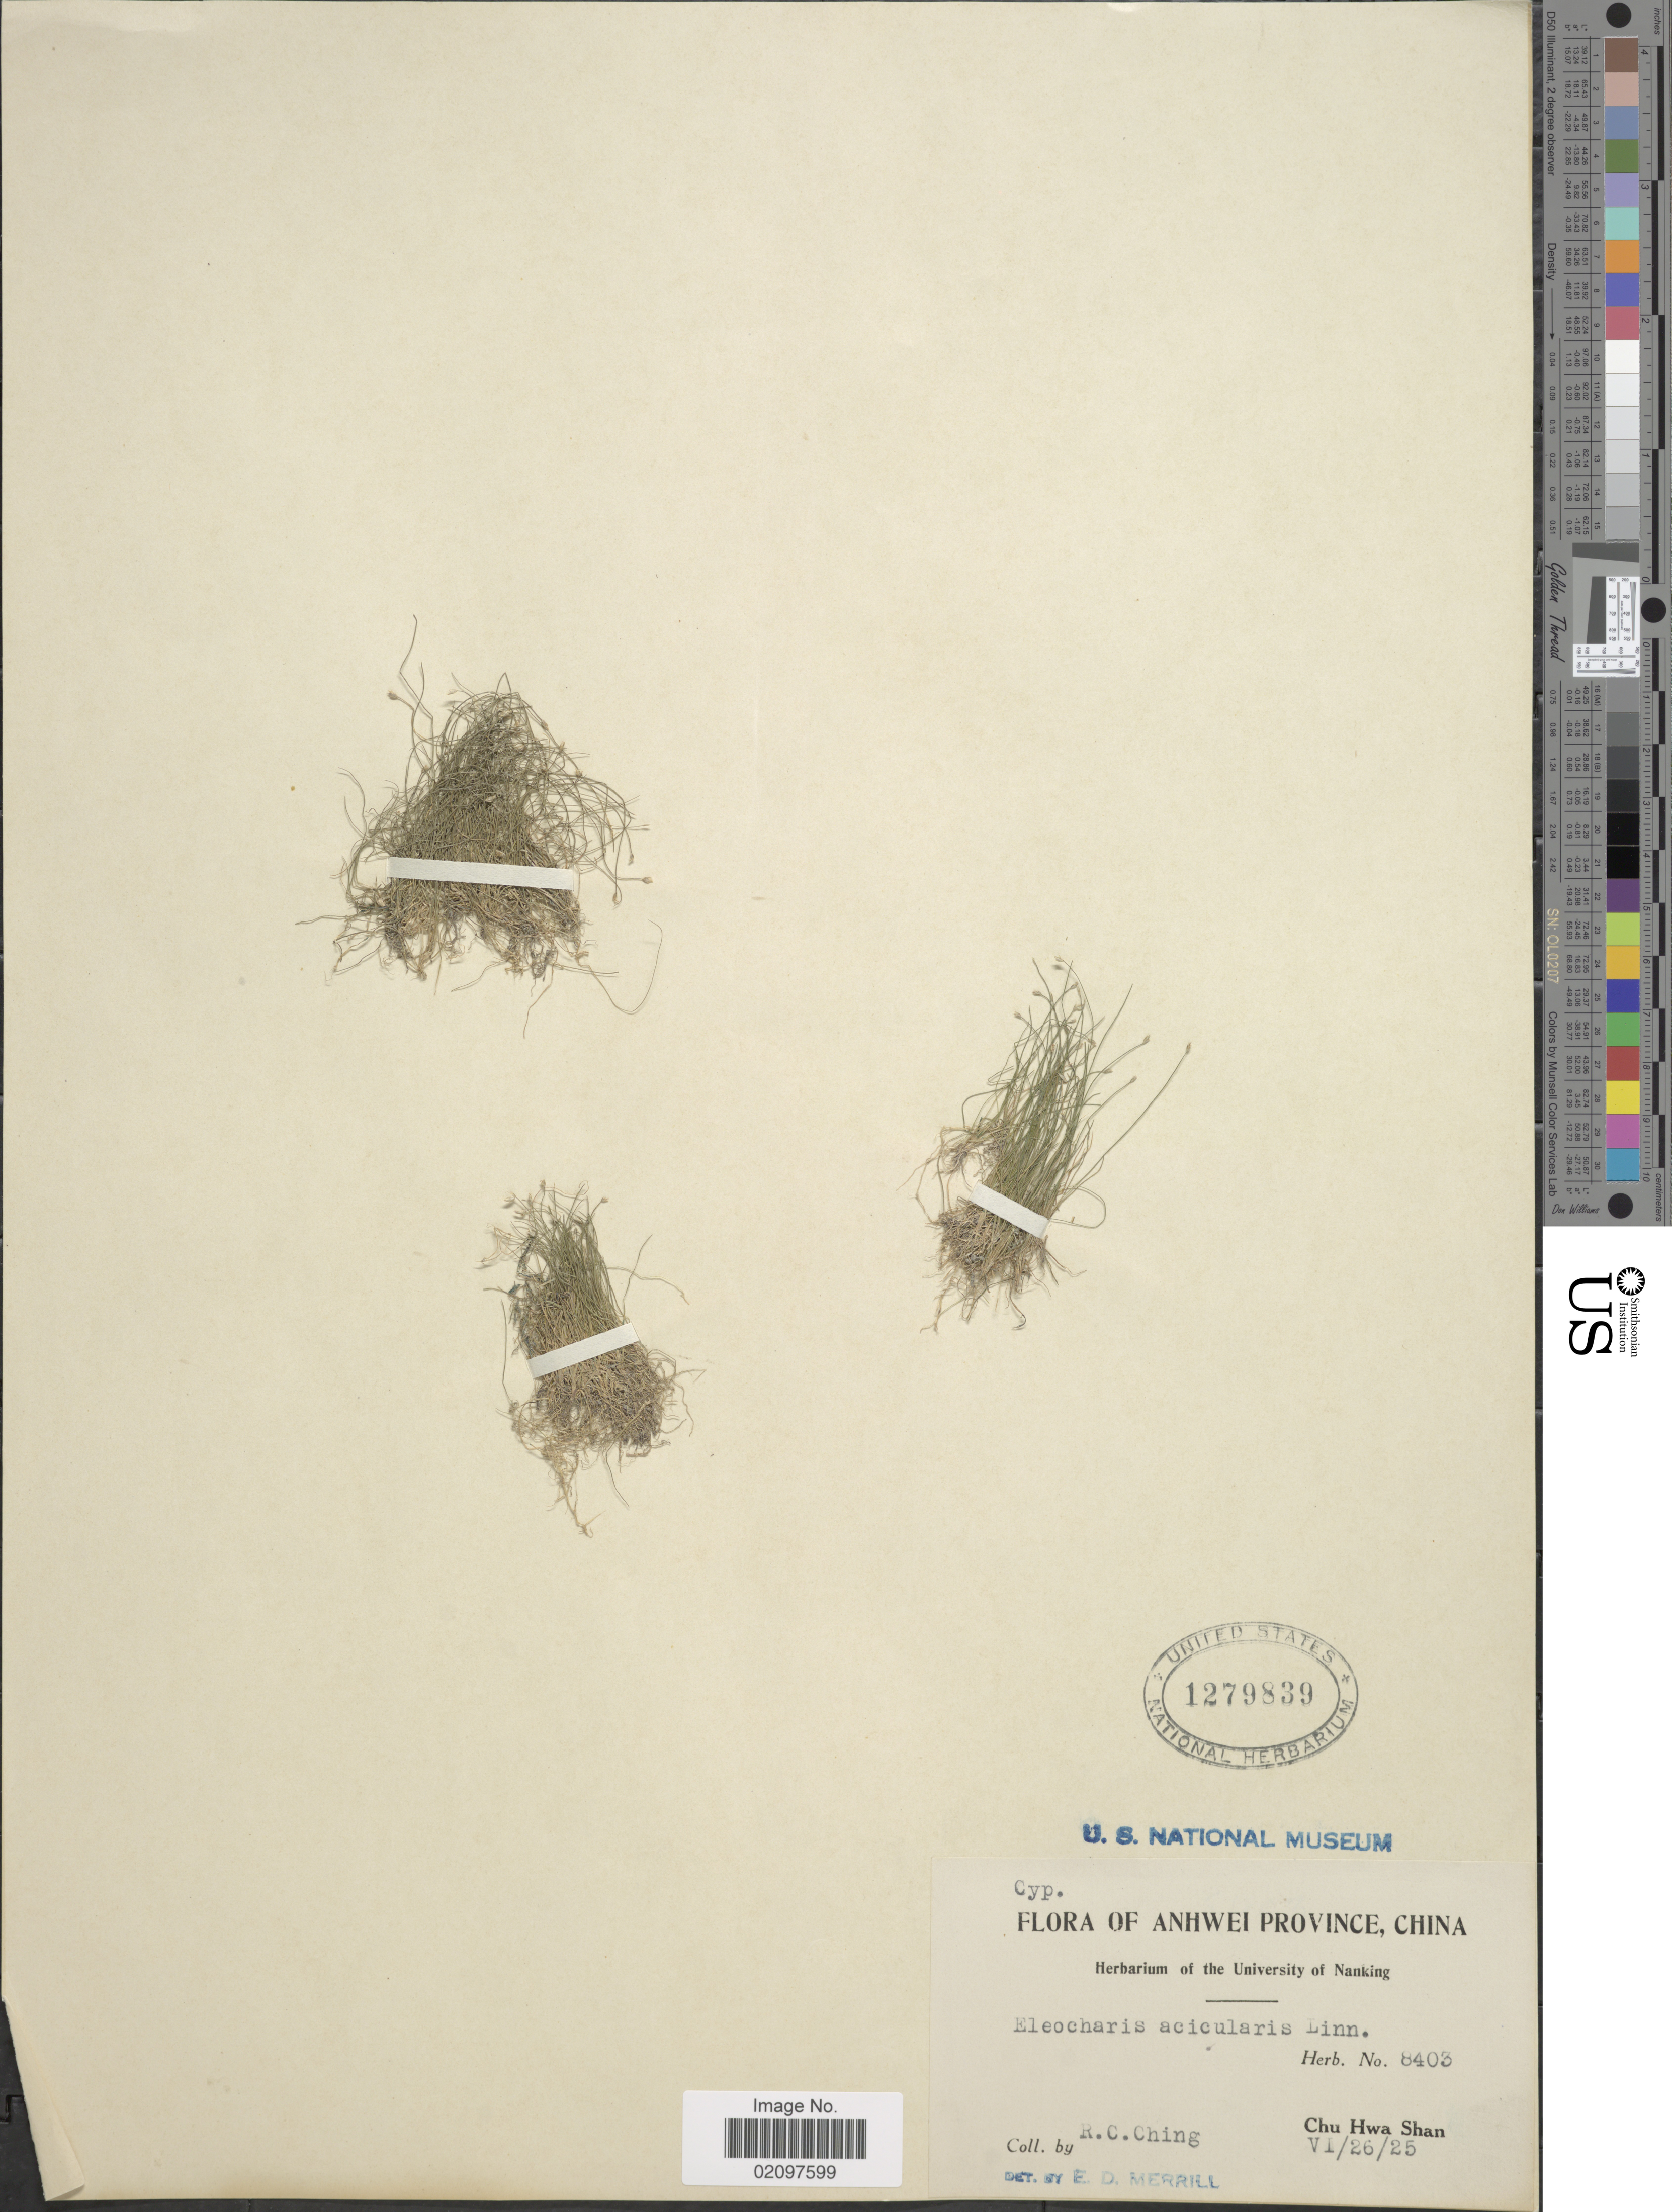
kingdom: Plantae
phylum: Tracheophyta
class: Liliopsida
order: Poales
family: Cyperaceae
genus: Eleocharis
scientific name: Eleocharis acicularis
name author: (L.) Roem. & Schult.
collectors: R. C. Ching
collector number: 8403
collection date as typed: Transcribed d/m/y: 26/6/25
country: China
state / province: Anhui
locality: Anhwei Province, Chu Hwa Shan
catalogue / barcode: US 1279839